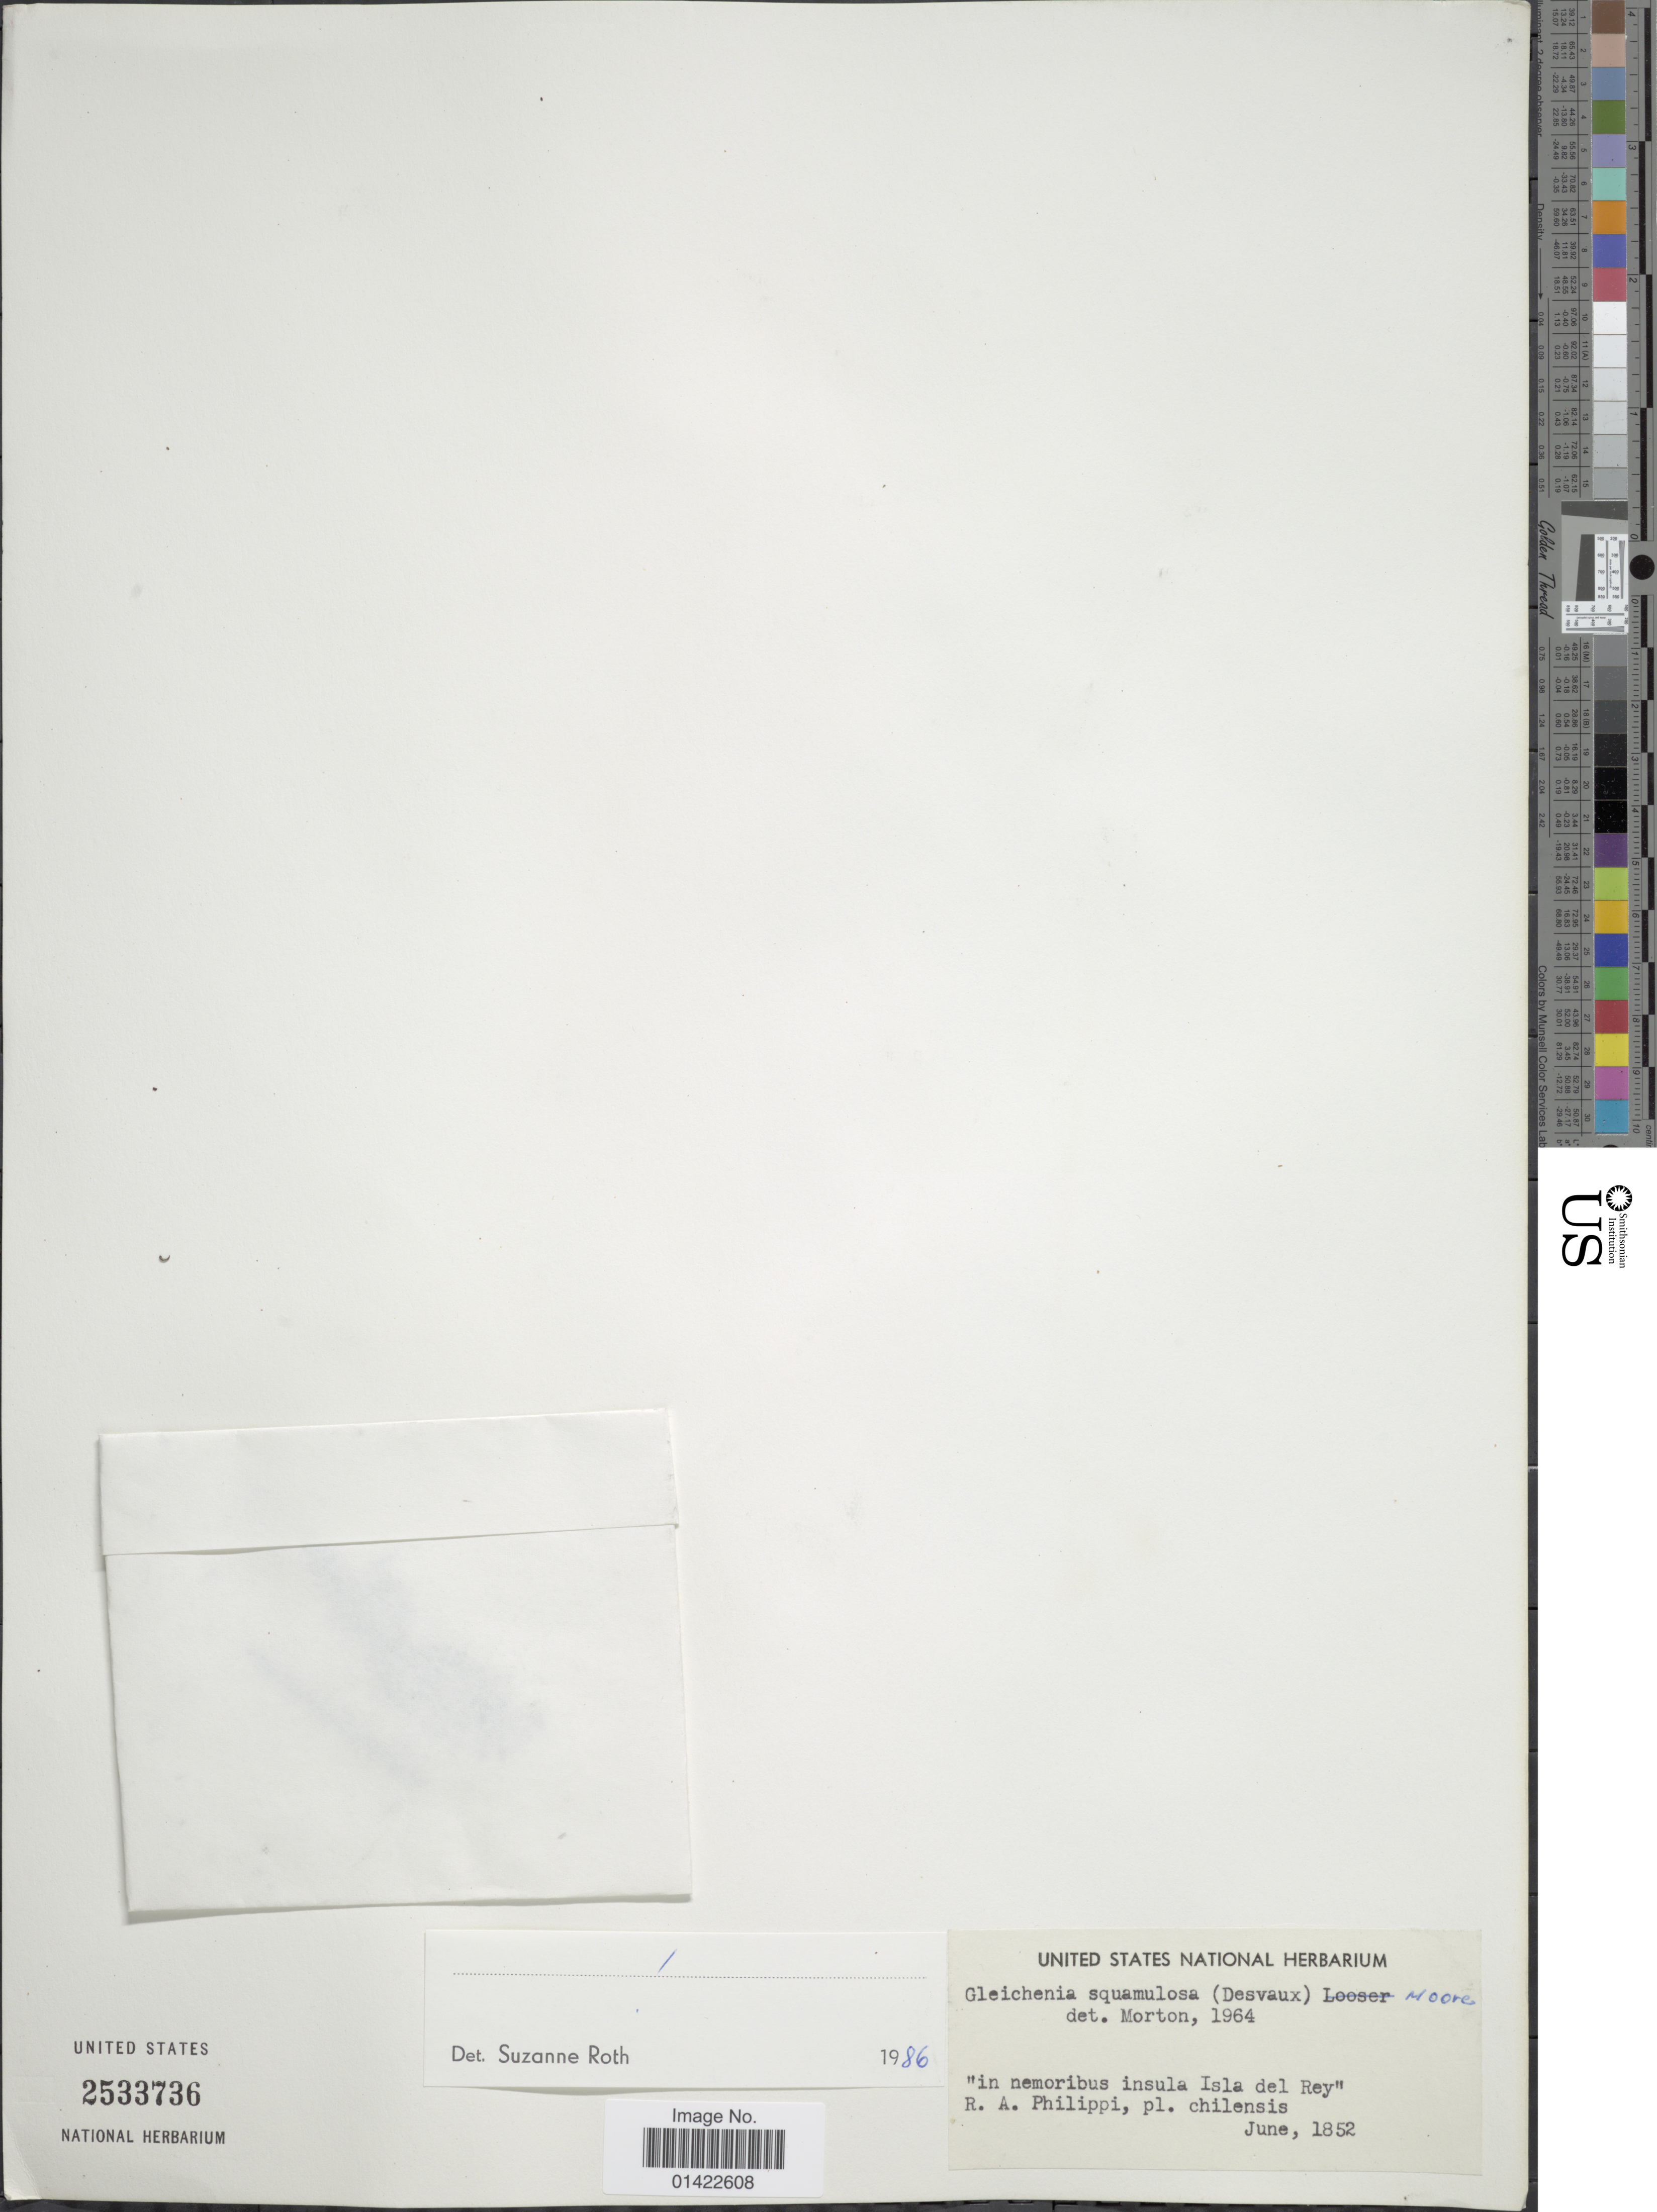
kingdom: Plantae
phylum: Tracheophyta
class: Polypodiopsida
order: Gleicheniales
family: Gleicheniaceae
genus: Sticherus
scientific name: Sticherus squamulosus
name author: (Desv.) Nakai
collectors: R. A. Philippi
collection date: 1852-06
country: Chile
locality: in nemoribus insula Isla del Rey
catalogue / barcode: US 2533736